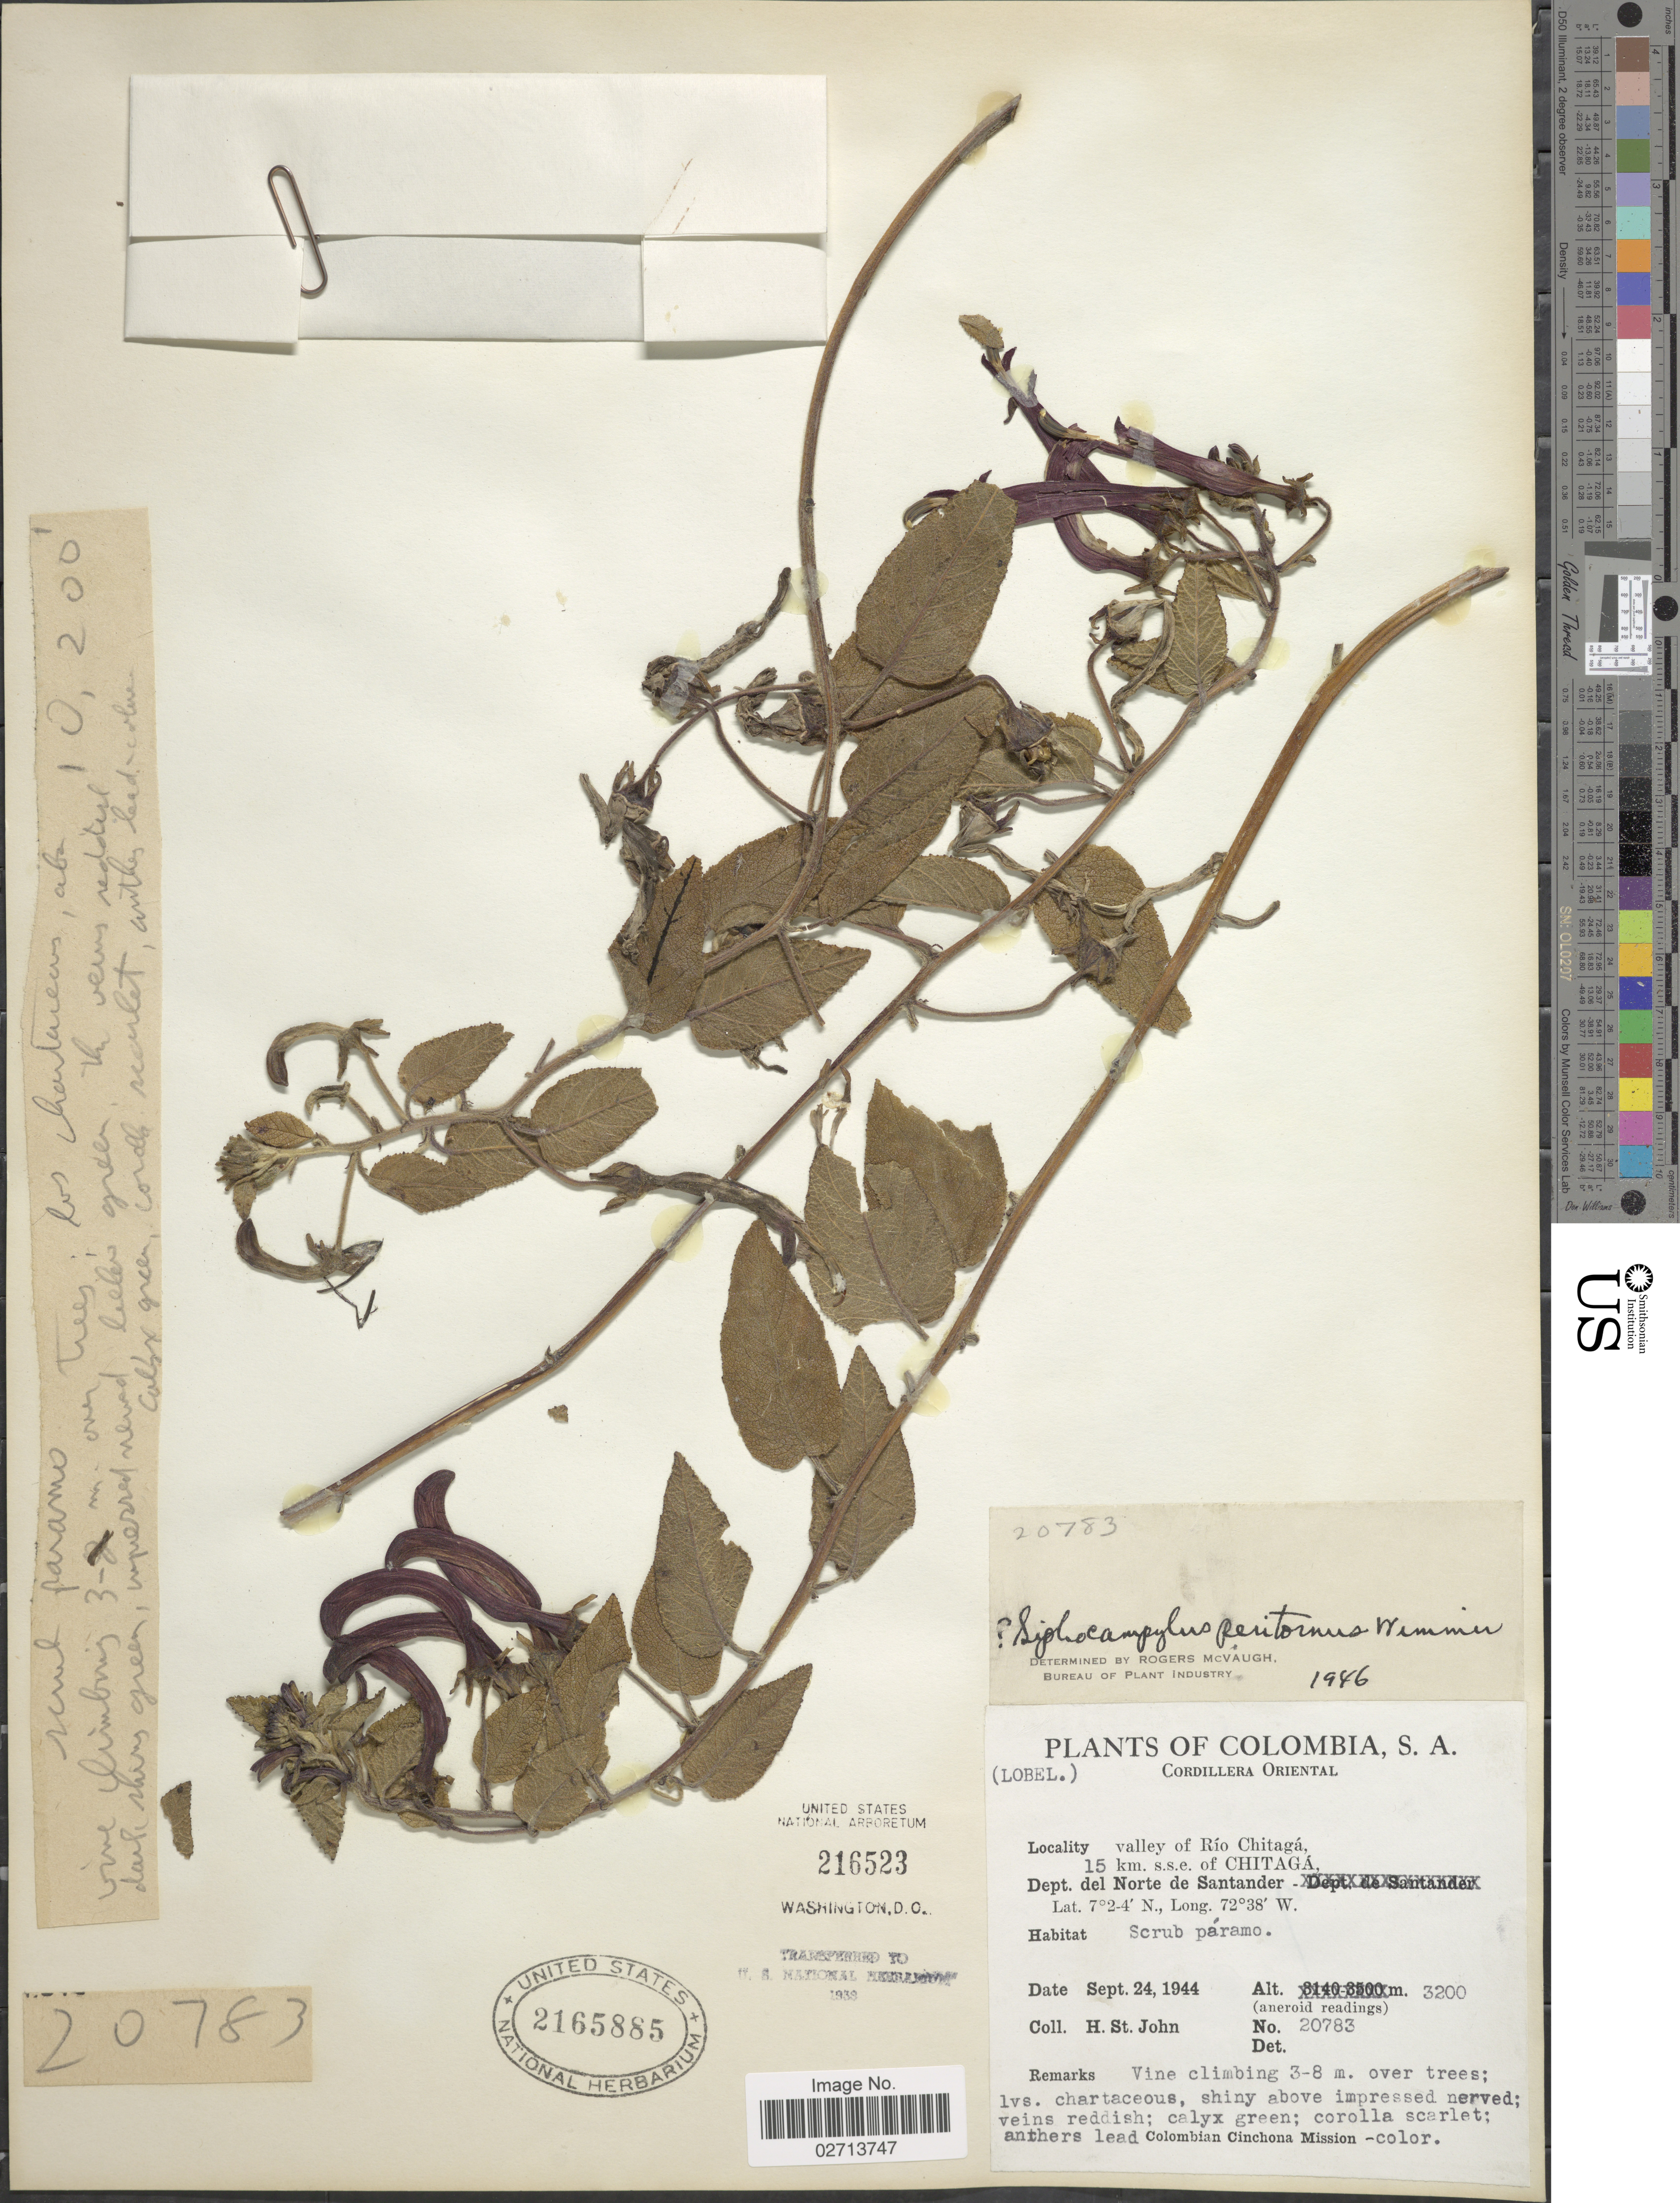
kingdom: Plantae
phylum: Tracheophyta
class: Magnoliopsida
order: Asterales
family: Campanulaceae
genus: Siphocampylus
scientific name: Siphocampylus ellipticus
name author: (Willd. ex Schult.) Vatke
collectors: H. St. John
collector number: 20783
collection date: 1944-09-24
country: Colombia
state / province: Norte de Santander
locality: Cordillera Oriental, valley of Río Chitagá, 15 km s.s.e. of Chitagá, Dept. del Norte de Santander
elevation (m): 3200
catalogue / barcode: US 2165885